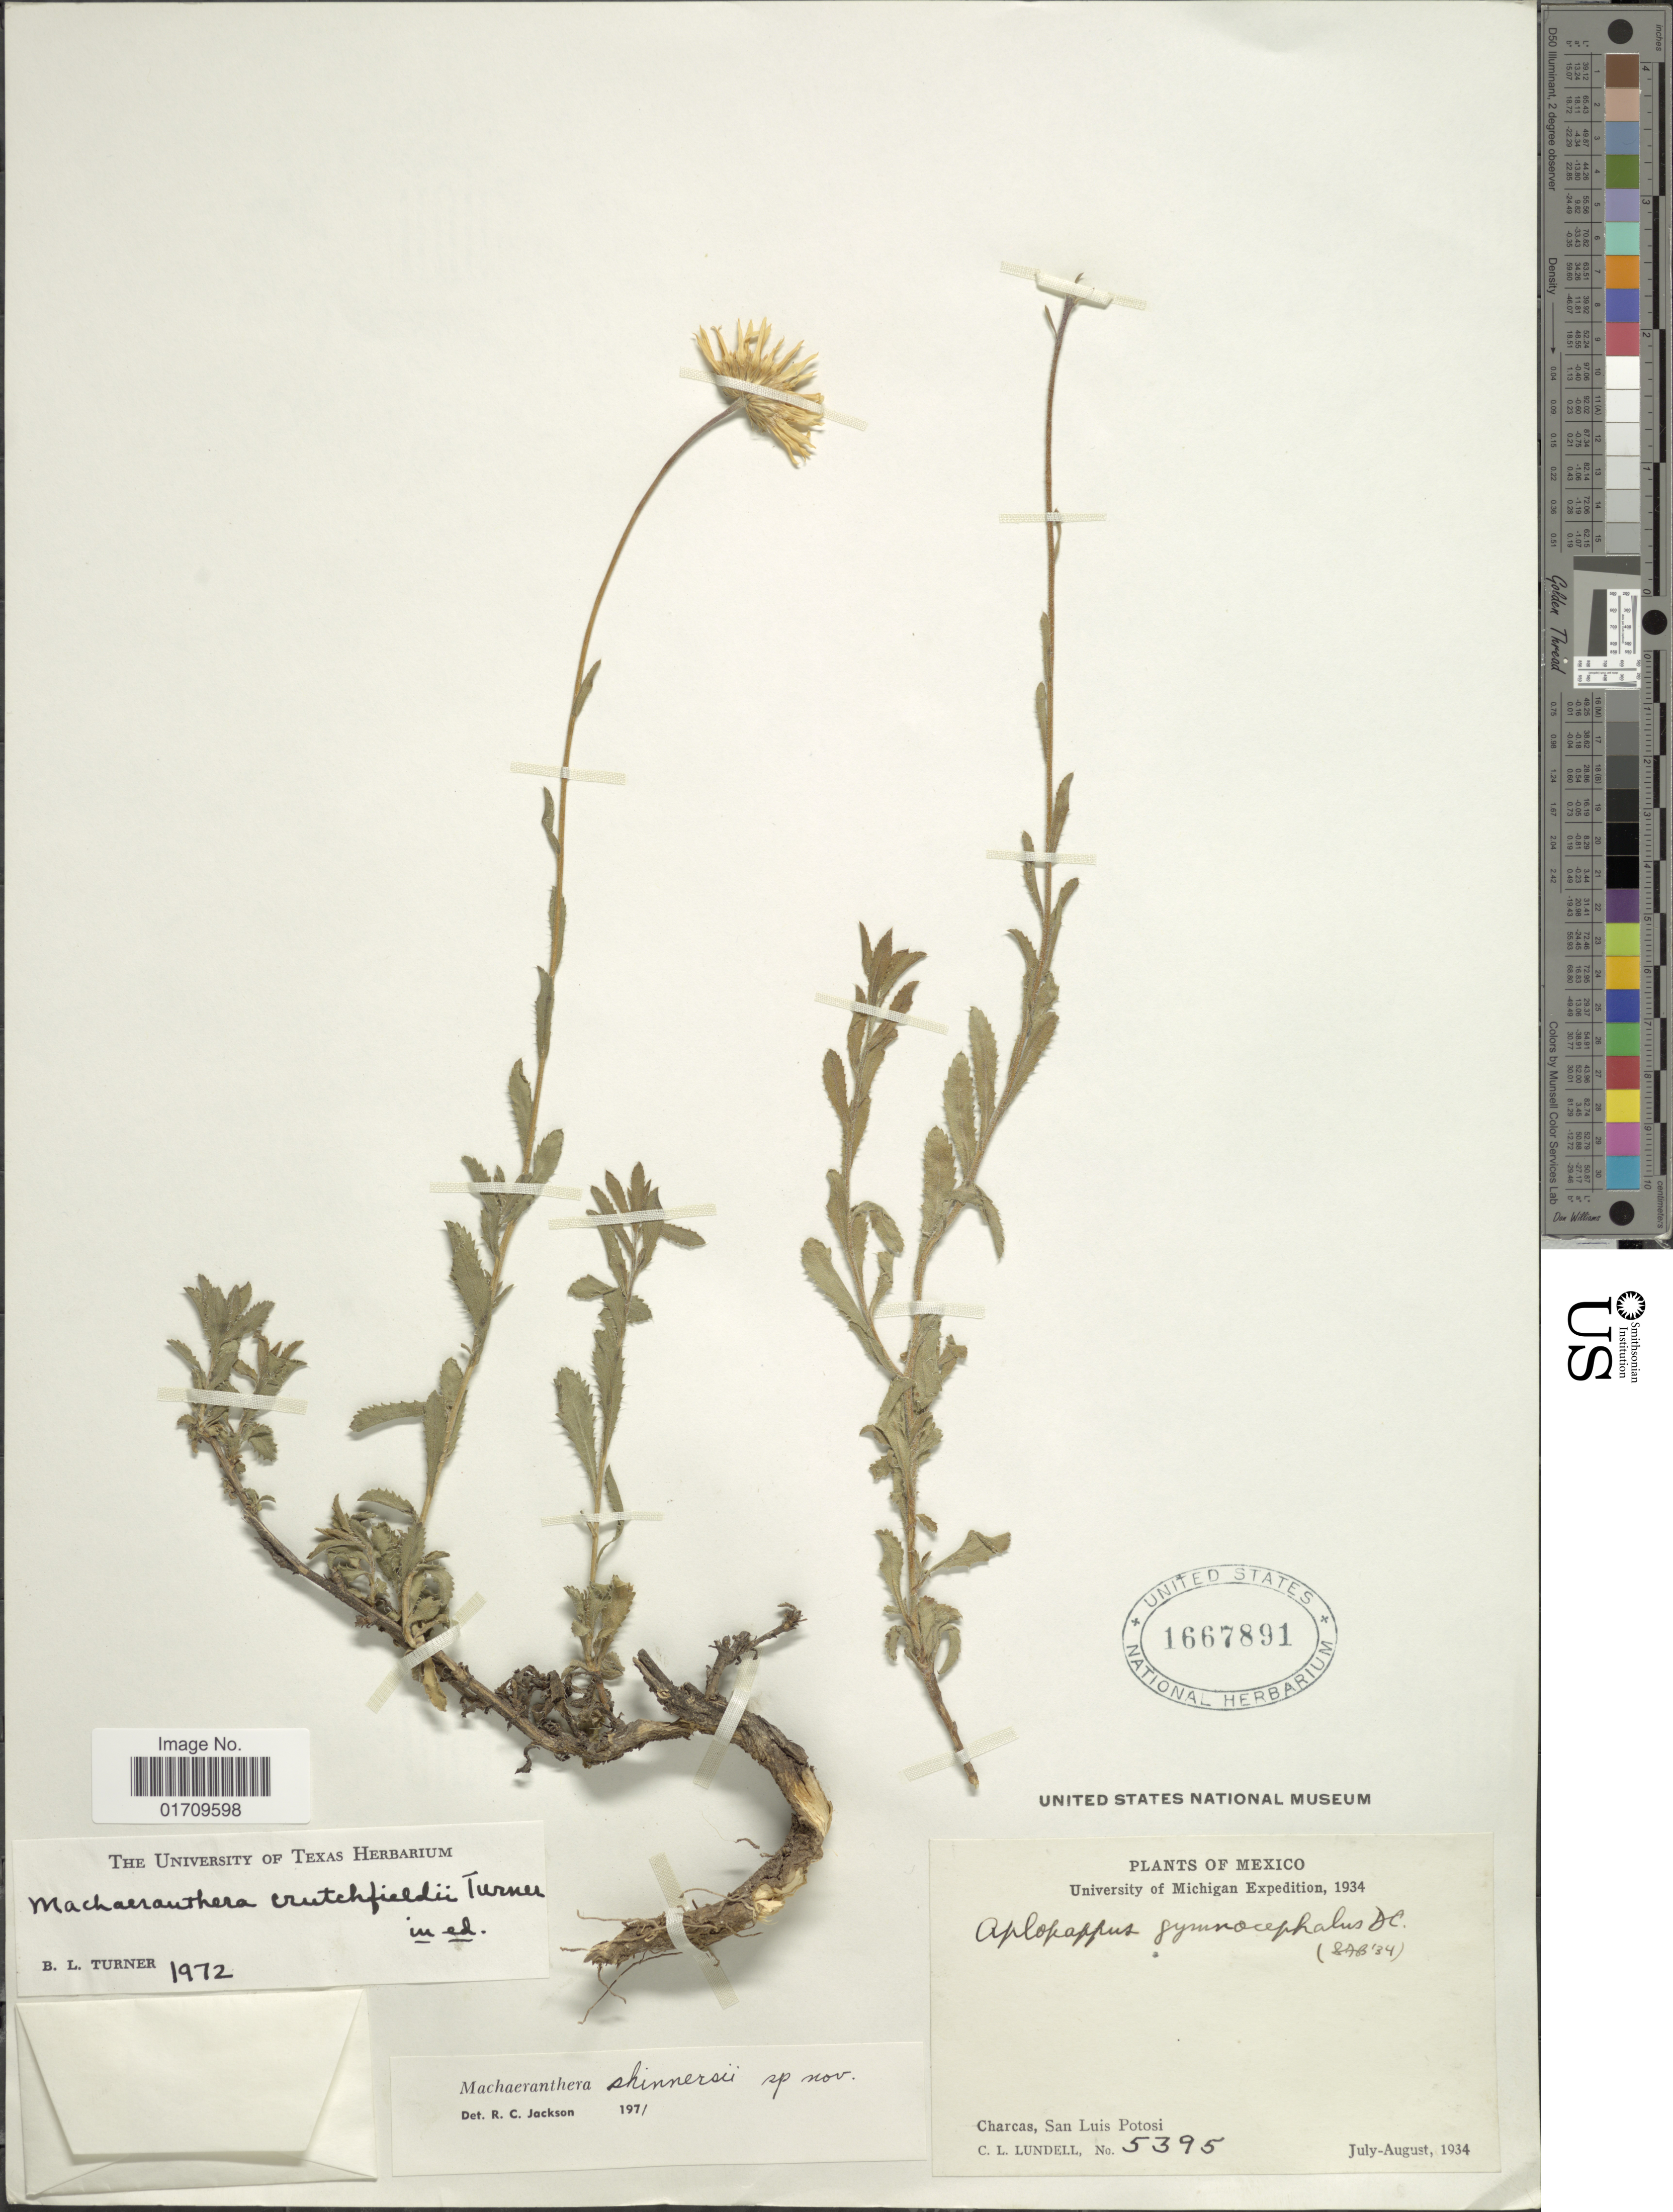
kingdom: Plantae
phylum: Tracheophyta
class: Magnoliopsida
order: Asterales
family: Asteraceae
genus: Machaeranthera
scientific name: Machaeranthera crutchfieldii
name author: B.L. Turner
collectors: C. L. Lundell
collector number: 5395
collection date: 1934-07/1934-08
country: Mexico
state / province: San Luis Potosí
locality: Charcas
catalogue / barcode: US 1667891